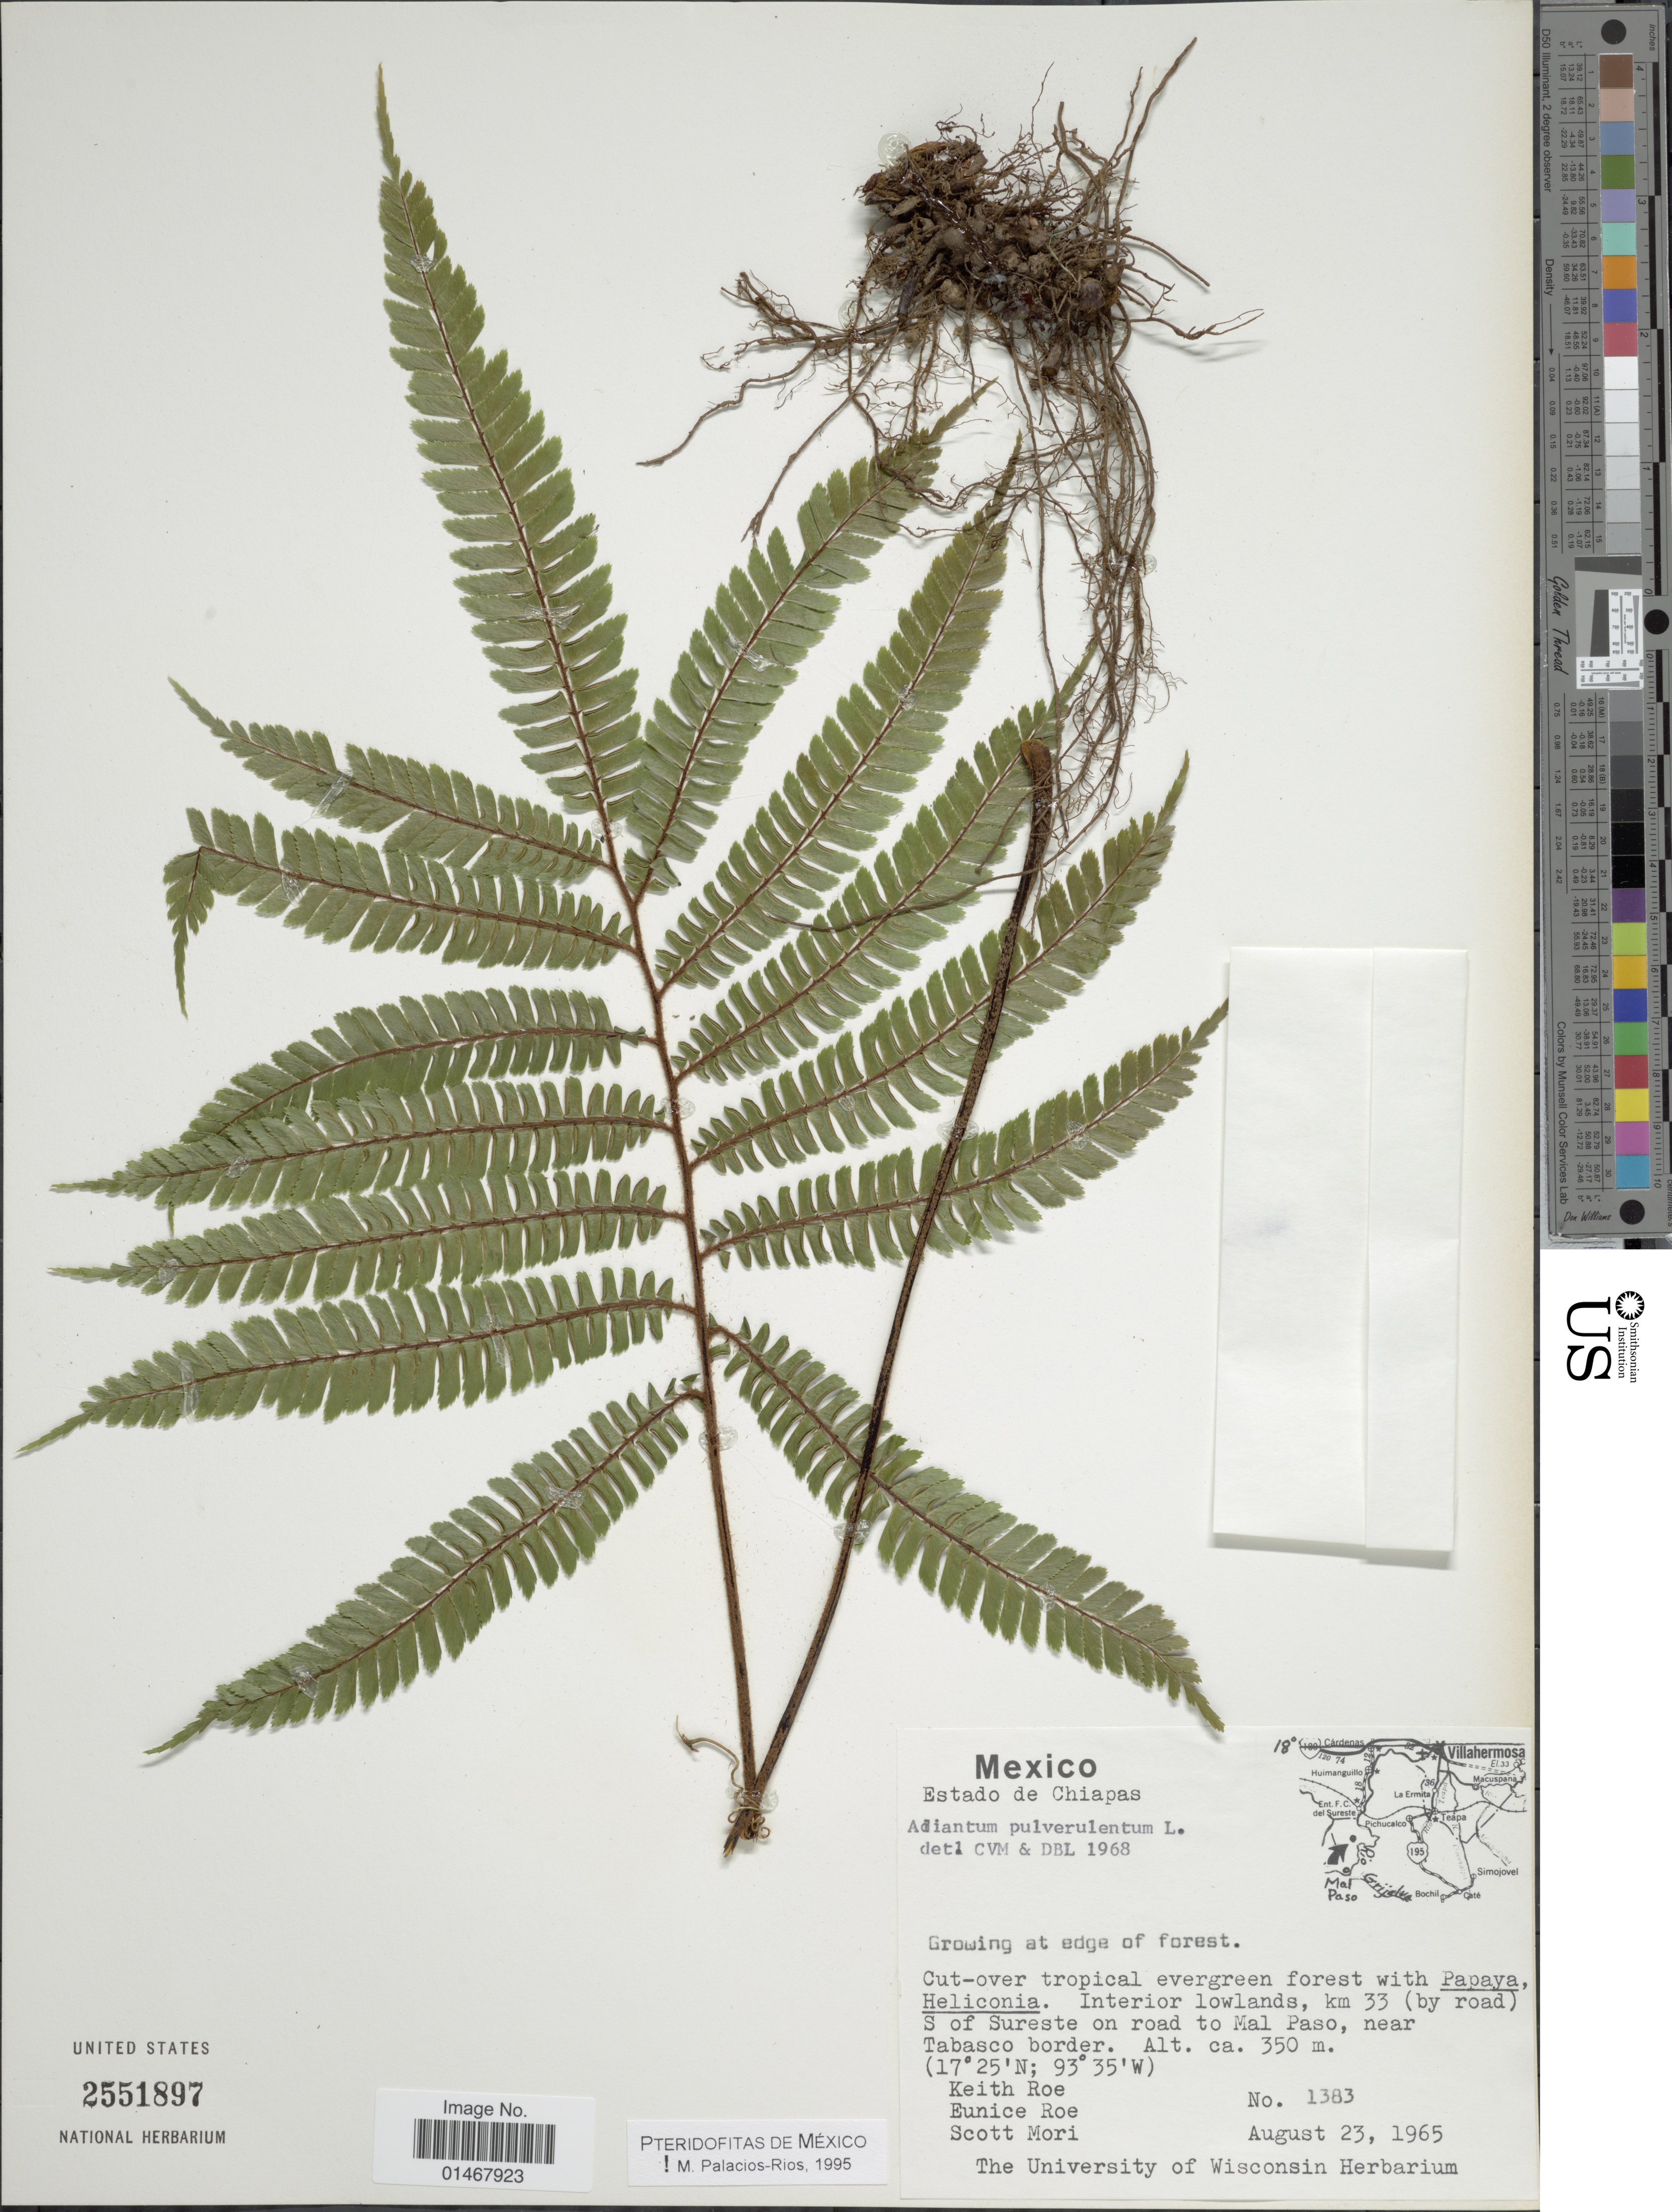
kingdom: Plantae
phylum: Tracheophyta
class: Polypodiopsida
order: Polypodiales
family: Pteridaceae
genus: Adiantum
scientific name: Adiantum pulverulentum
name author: L.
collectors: K. E. Roe, E. Roe & S. Mori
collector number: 1383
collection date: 1965-08-23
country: Mexico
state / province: Chiapas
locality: Interior lowlands, km 33 (by road) S of Sureste on road on road to Mal Paso, near Tabasco border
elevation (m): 350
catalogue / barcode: US 2551897